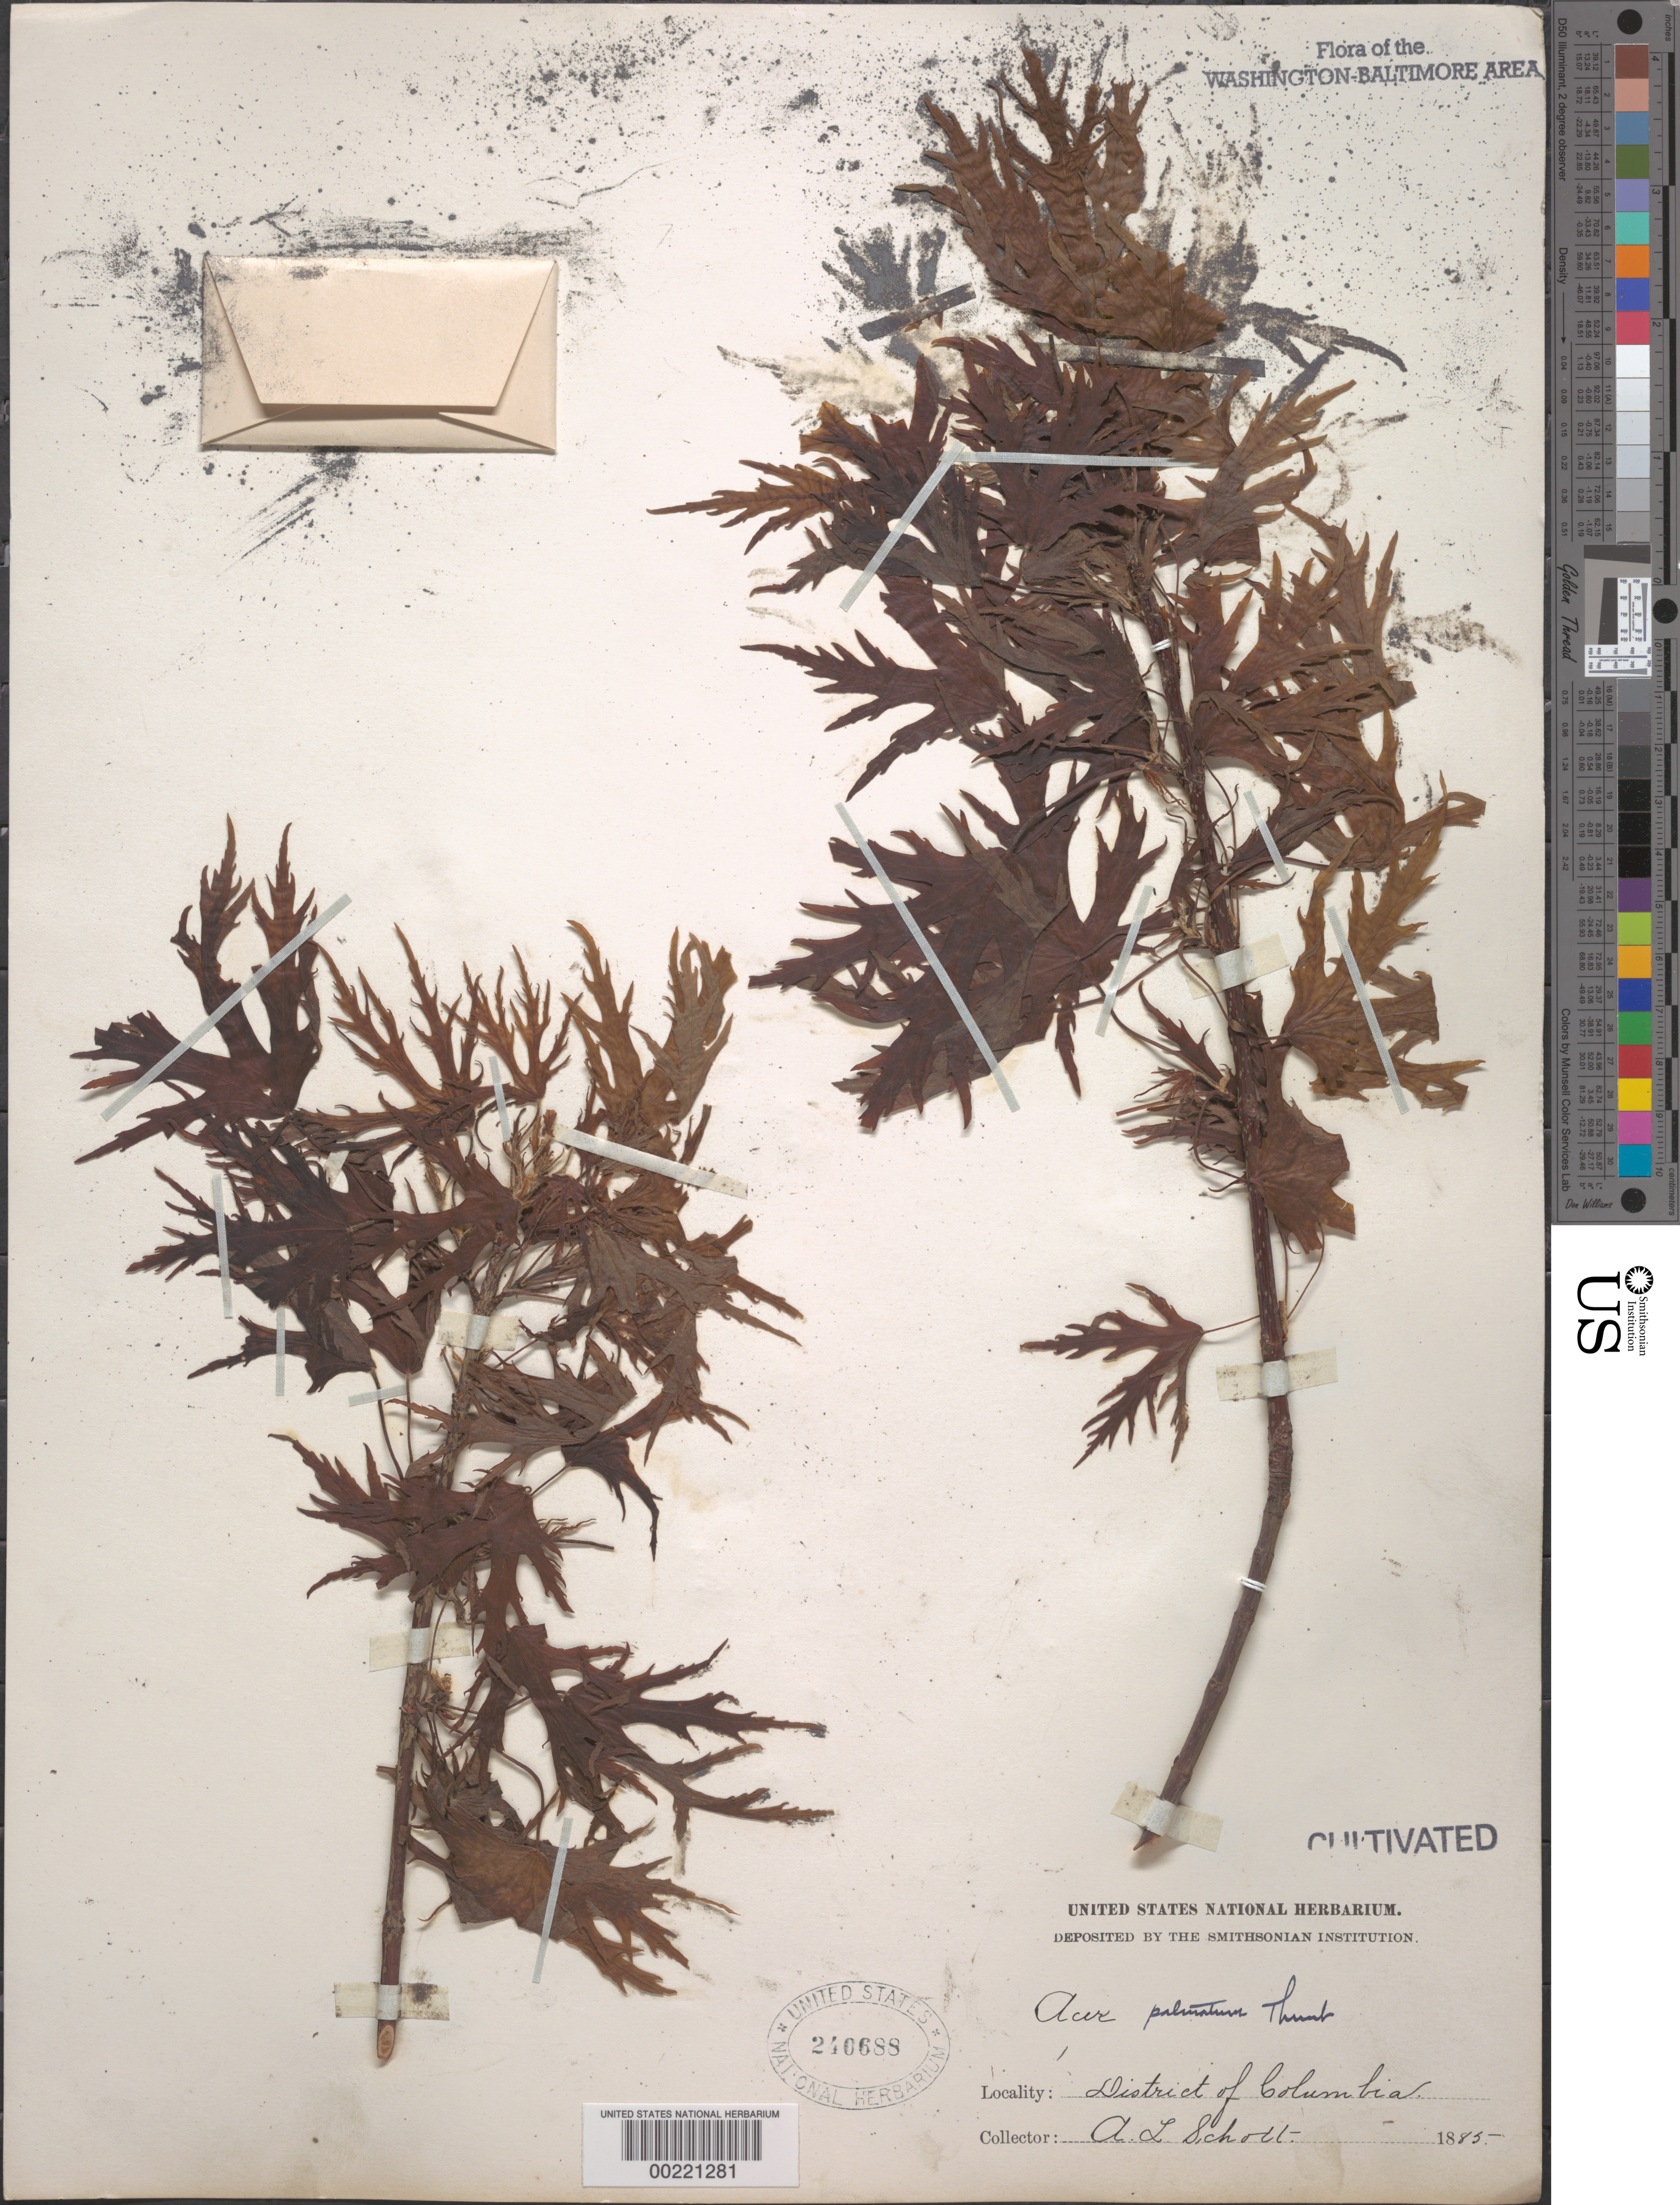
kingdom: Plantae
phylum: Tracheophyta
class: Magnoliopsida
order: Sapindales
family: Sapindaceae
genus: Acer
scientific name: Acer palmatum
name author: Thunb.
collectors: A. L. Schott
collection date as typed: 1885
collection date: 1885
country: United States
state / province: District of Columbia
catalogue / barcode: US 240688